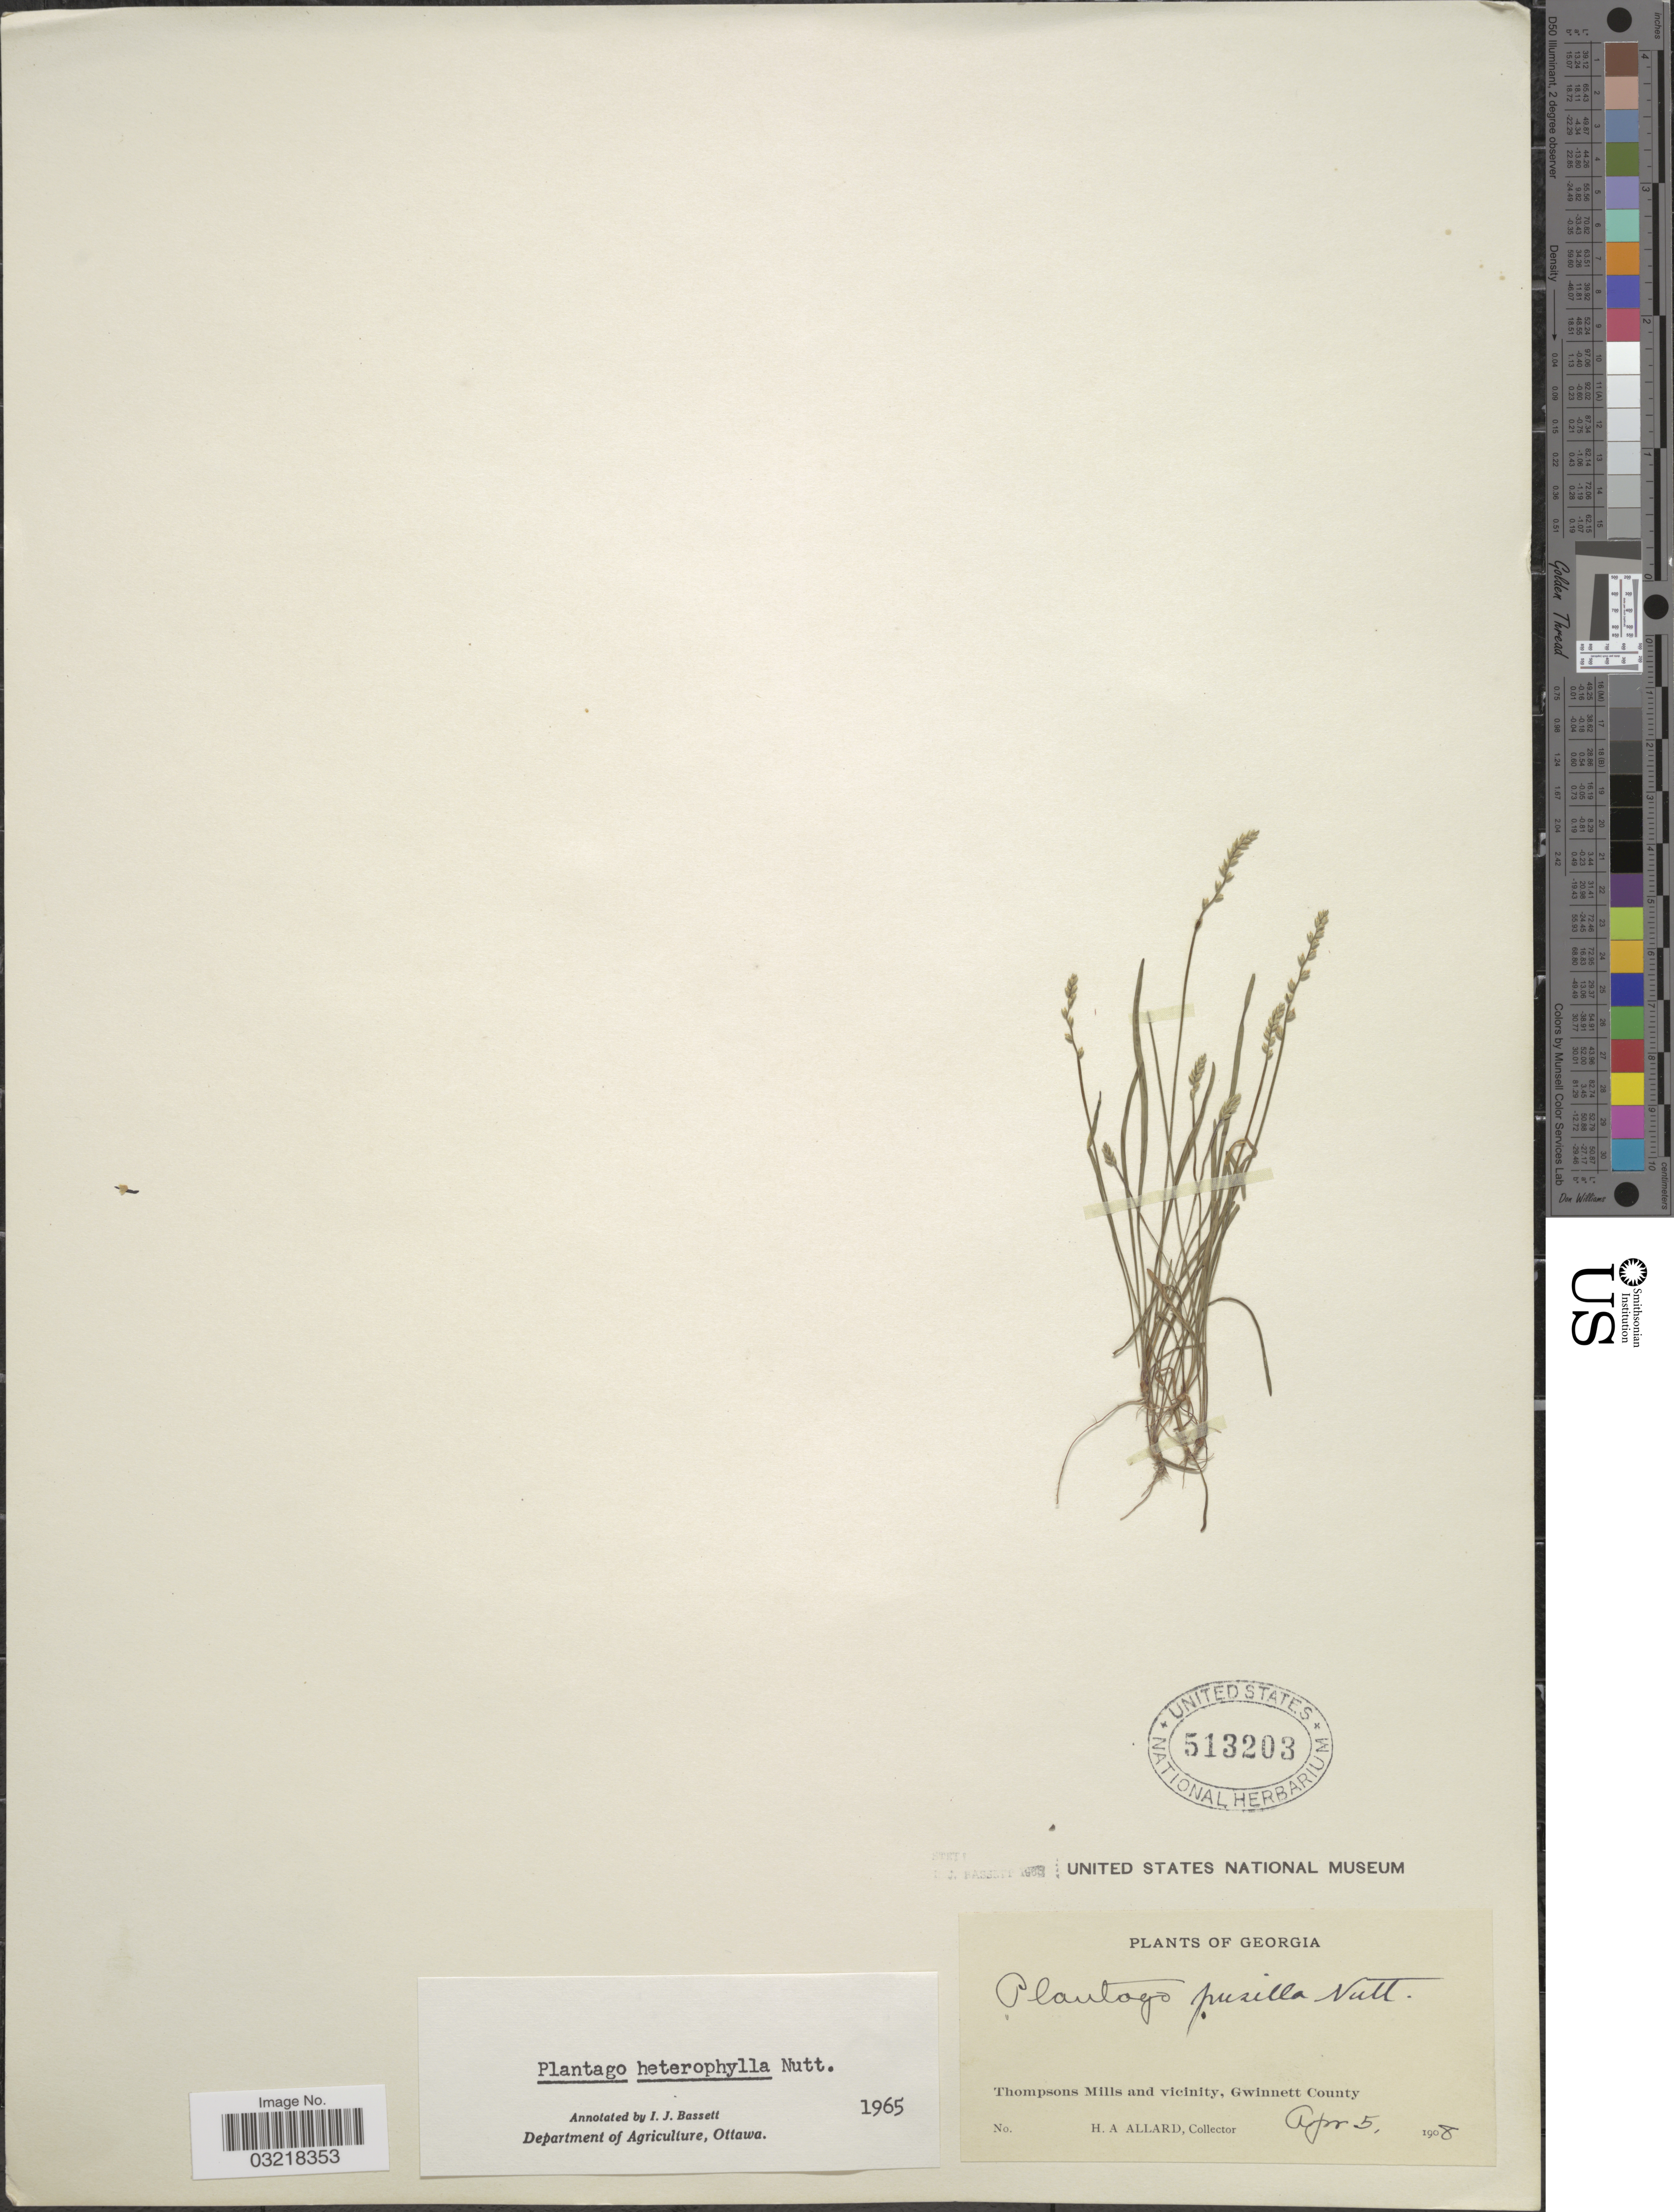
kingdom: Plantae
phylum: Tracheophyta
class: Magnoliopsida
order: Lamiales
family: Plantaginaceae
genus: Plantago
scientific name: Plantago heterophylla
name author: Nutt.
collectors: H. A. Allard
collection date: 1908-04-05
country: United States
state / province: Georgia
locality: Thompsons Mills and vicinity, Gwinnett County.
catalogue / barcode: US 513203